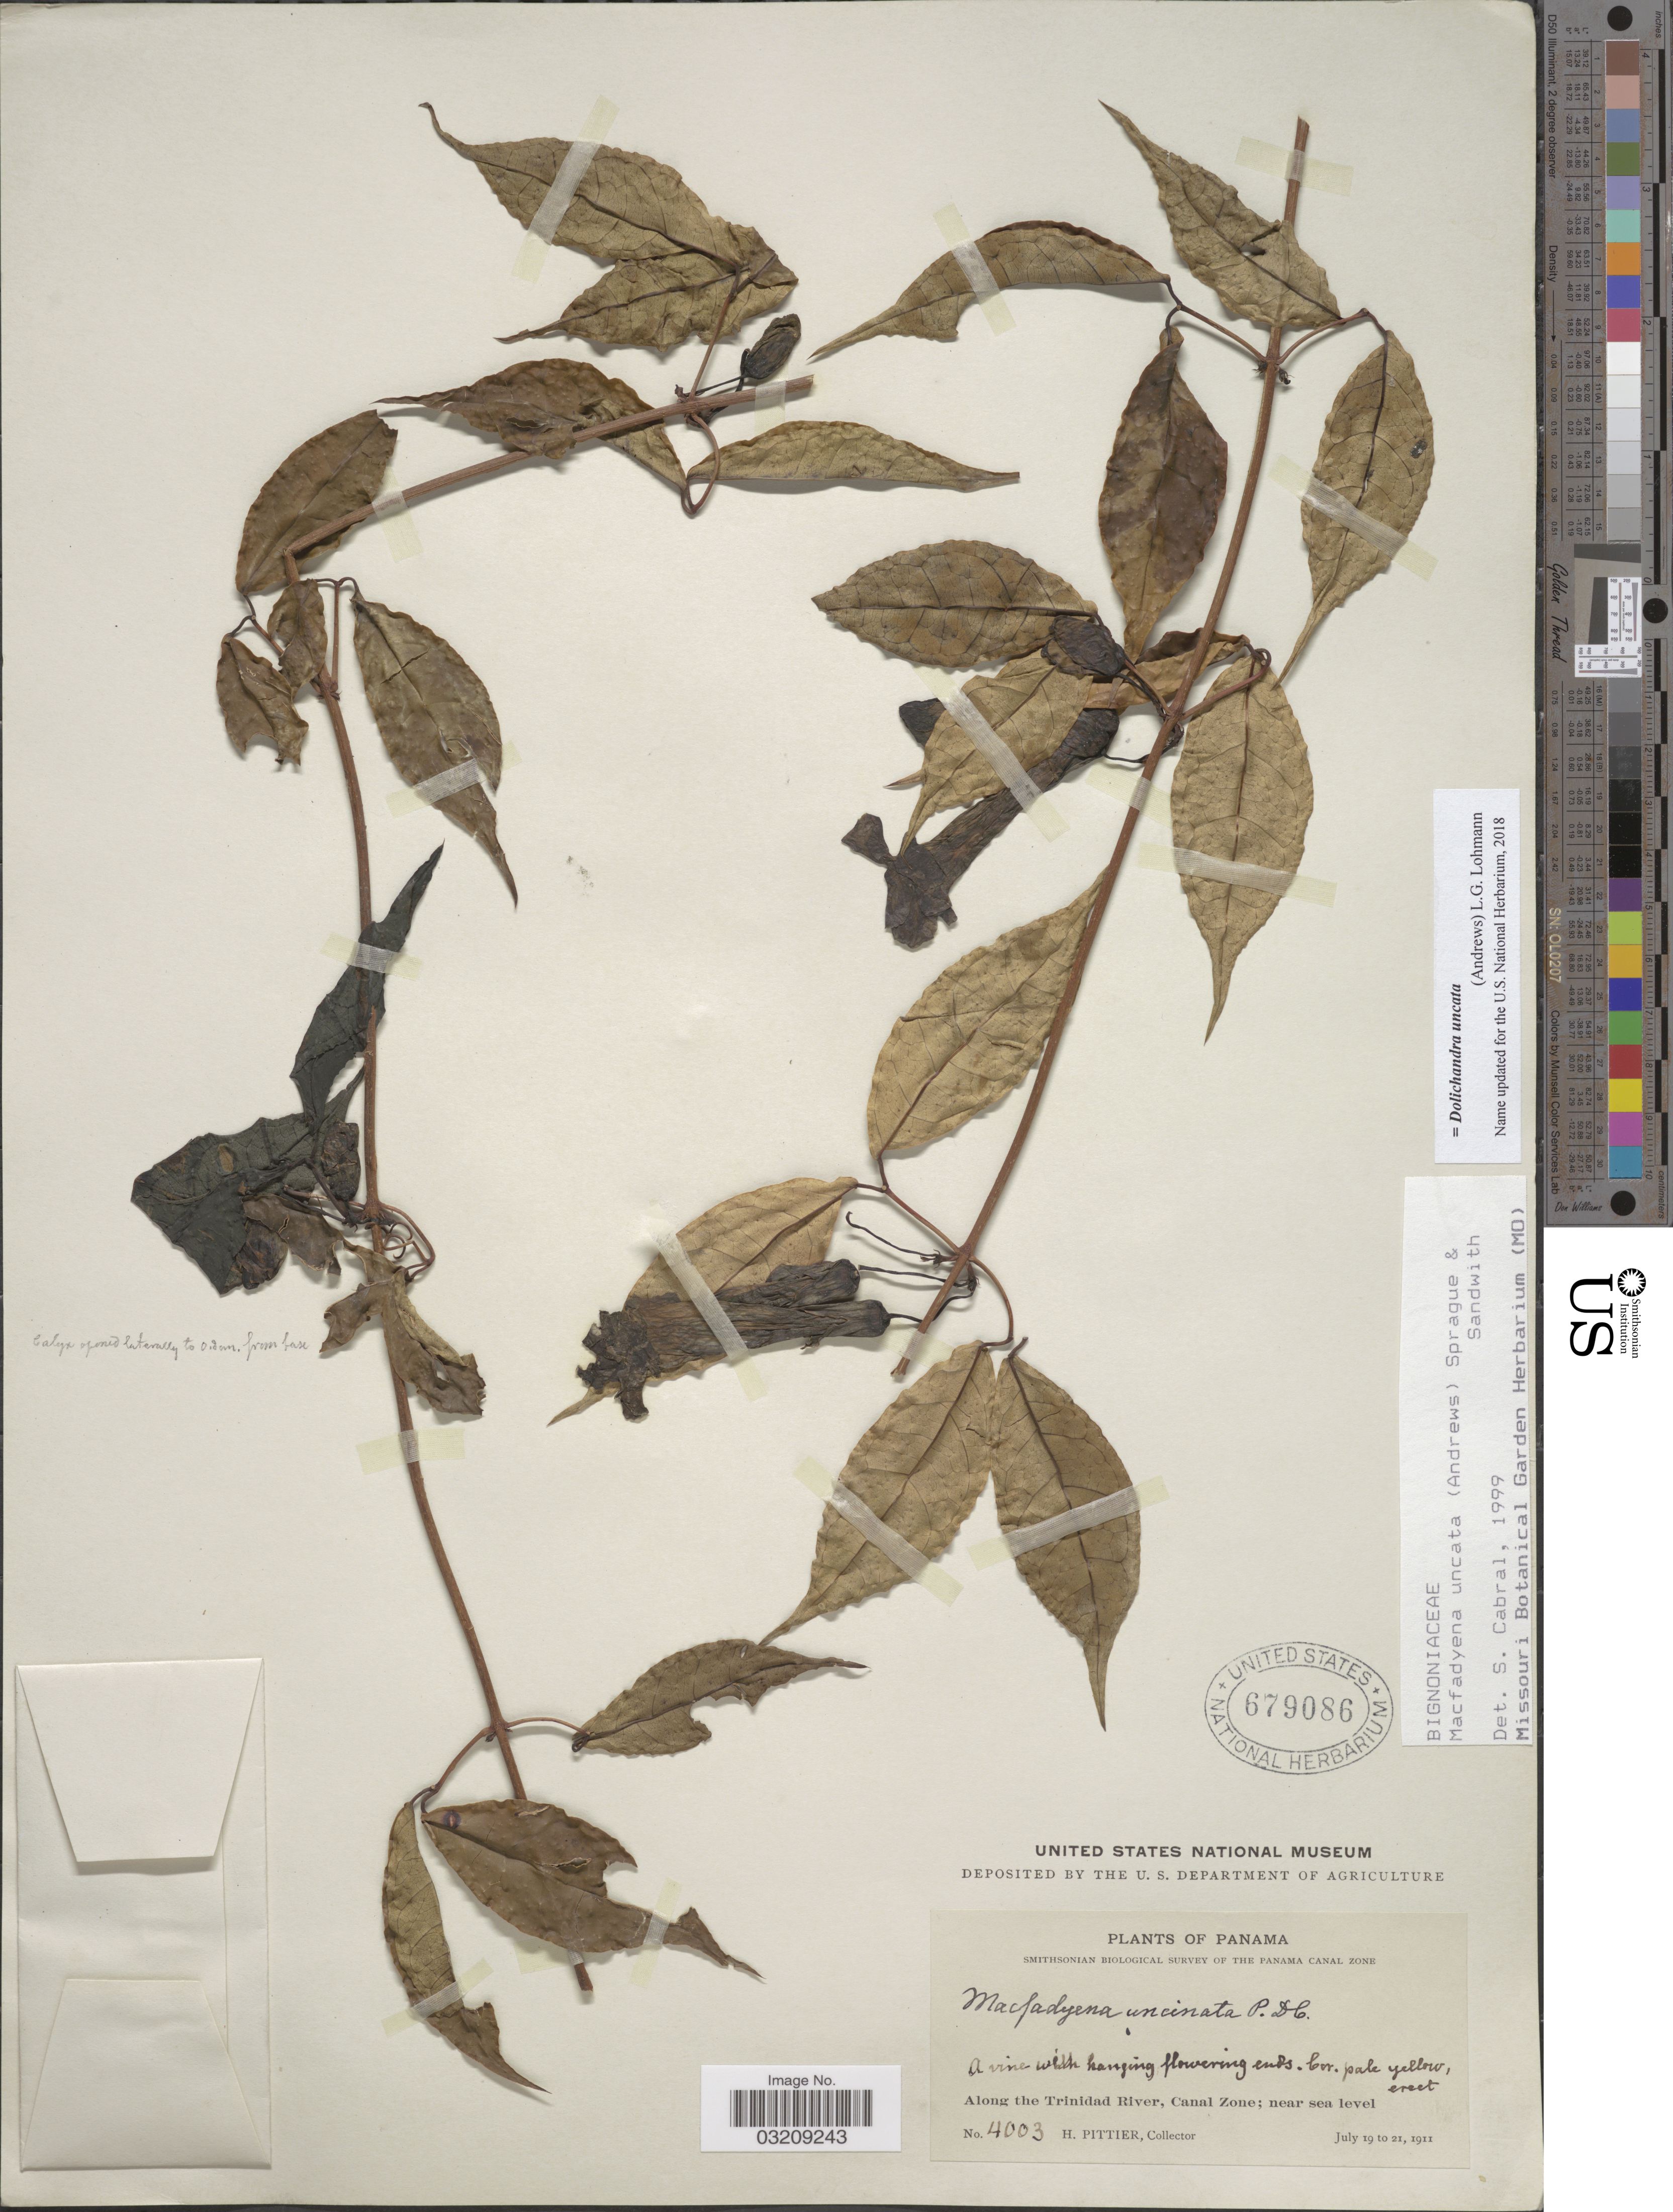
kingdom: Plantae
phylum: Tracheophyta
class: Magnoliopsida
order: Lamiales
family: Bignoniaceae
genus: Dolichandra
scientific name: Dolichandra uncata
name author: (Andrews) L.G. Lohmann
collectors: H. F. Pittier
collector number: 4003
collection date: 1911-07-19/1911-07-21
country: Panama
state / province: Colón / Panamá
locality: The Panama Canal Zone. Along the Trinidad River, Canal Zone.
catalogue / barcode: US 679086